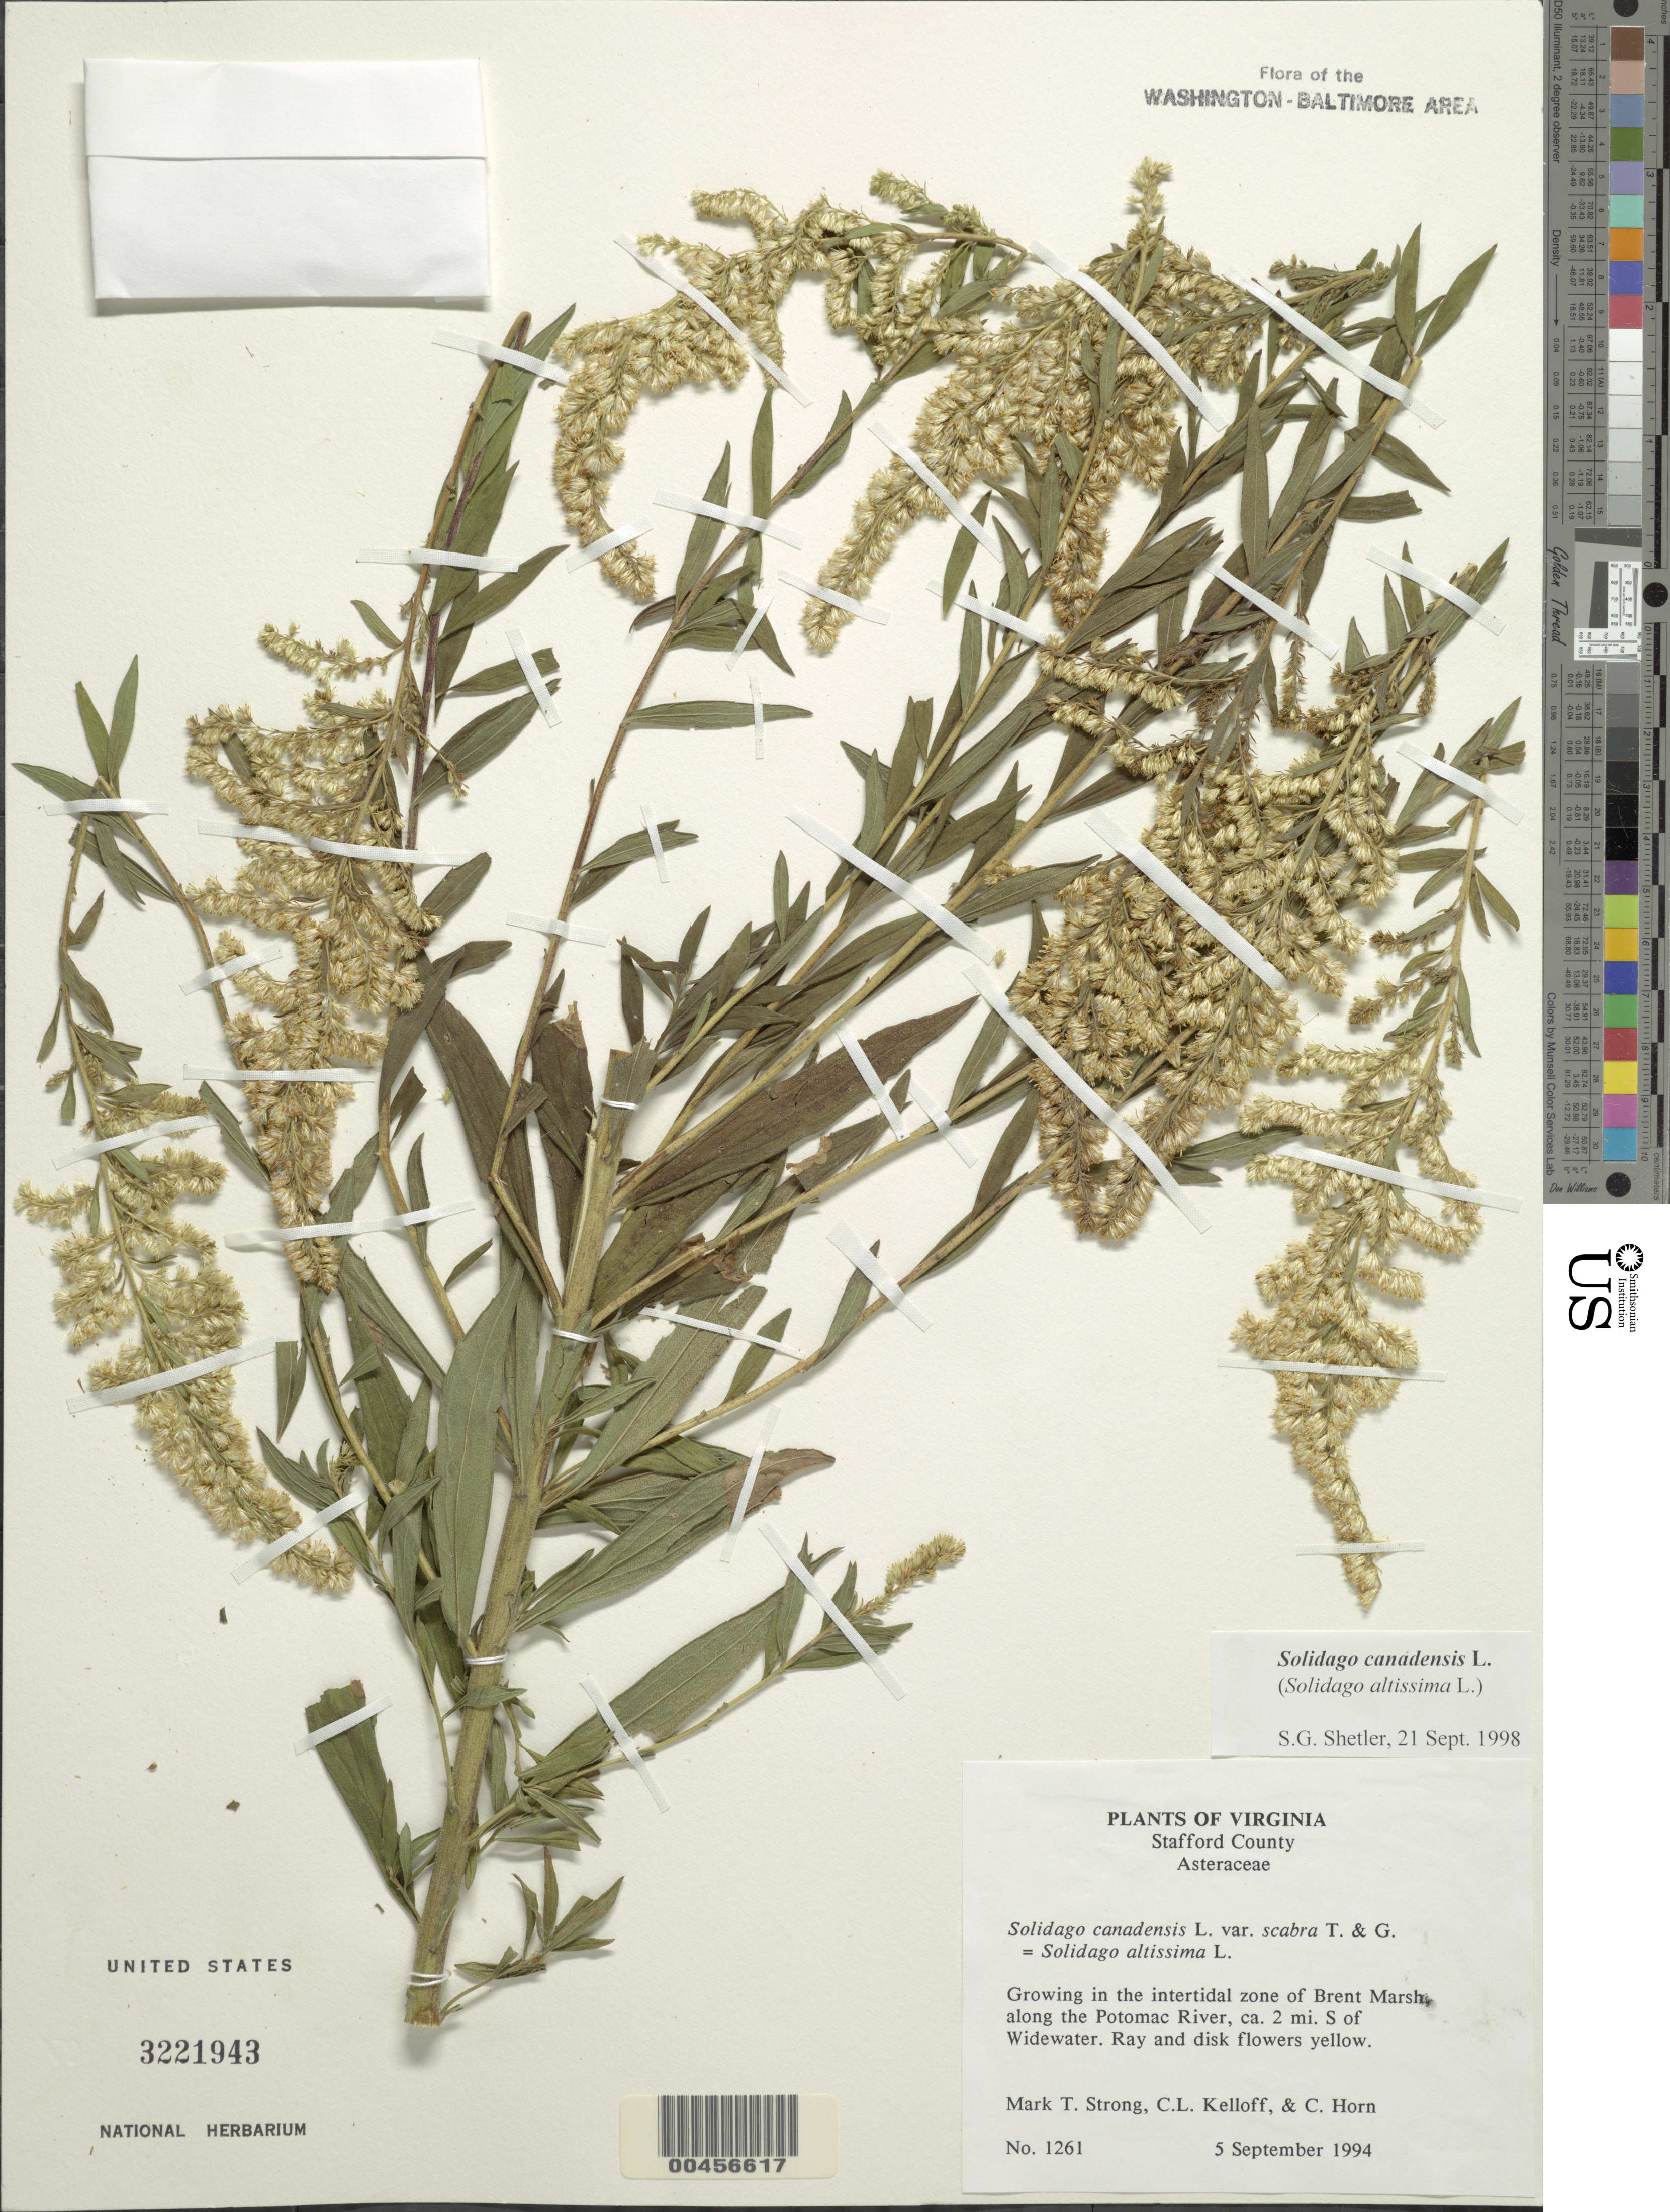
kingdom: Plantae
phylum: Tracheophyta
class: Magnoliopsida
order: Asterales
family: Asteraceae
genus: Solidago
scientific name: Solidago canadensis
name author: L.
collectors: M. T. Strong, C. L. Kelloff & C. Horn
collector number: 1261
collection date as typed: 05 Sep 1994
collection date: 1994-09-05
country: United States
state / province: Virginia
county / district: Stafford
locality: Brent Marsh along the Potomac River, S of Widewater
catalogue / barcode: US 3221943